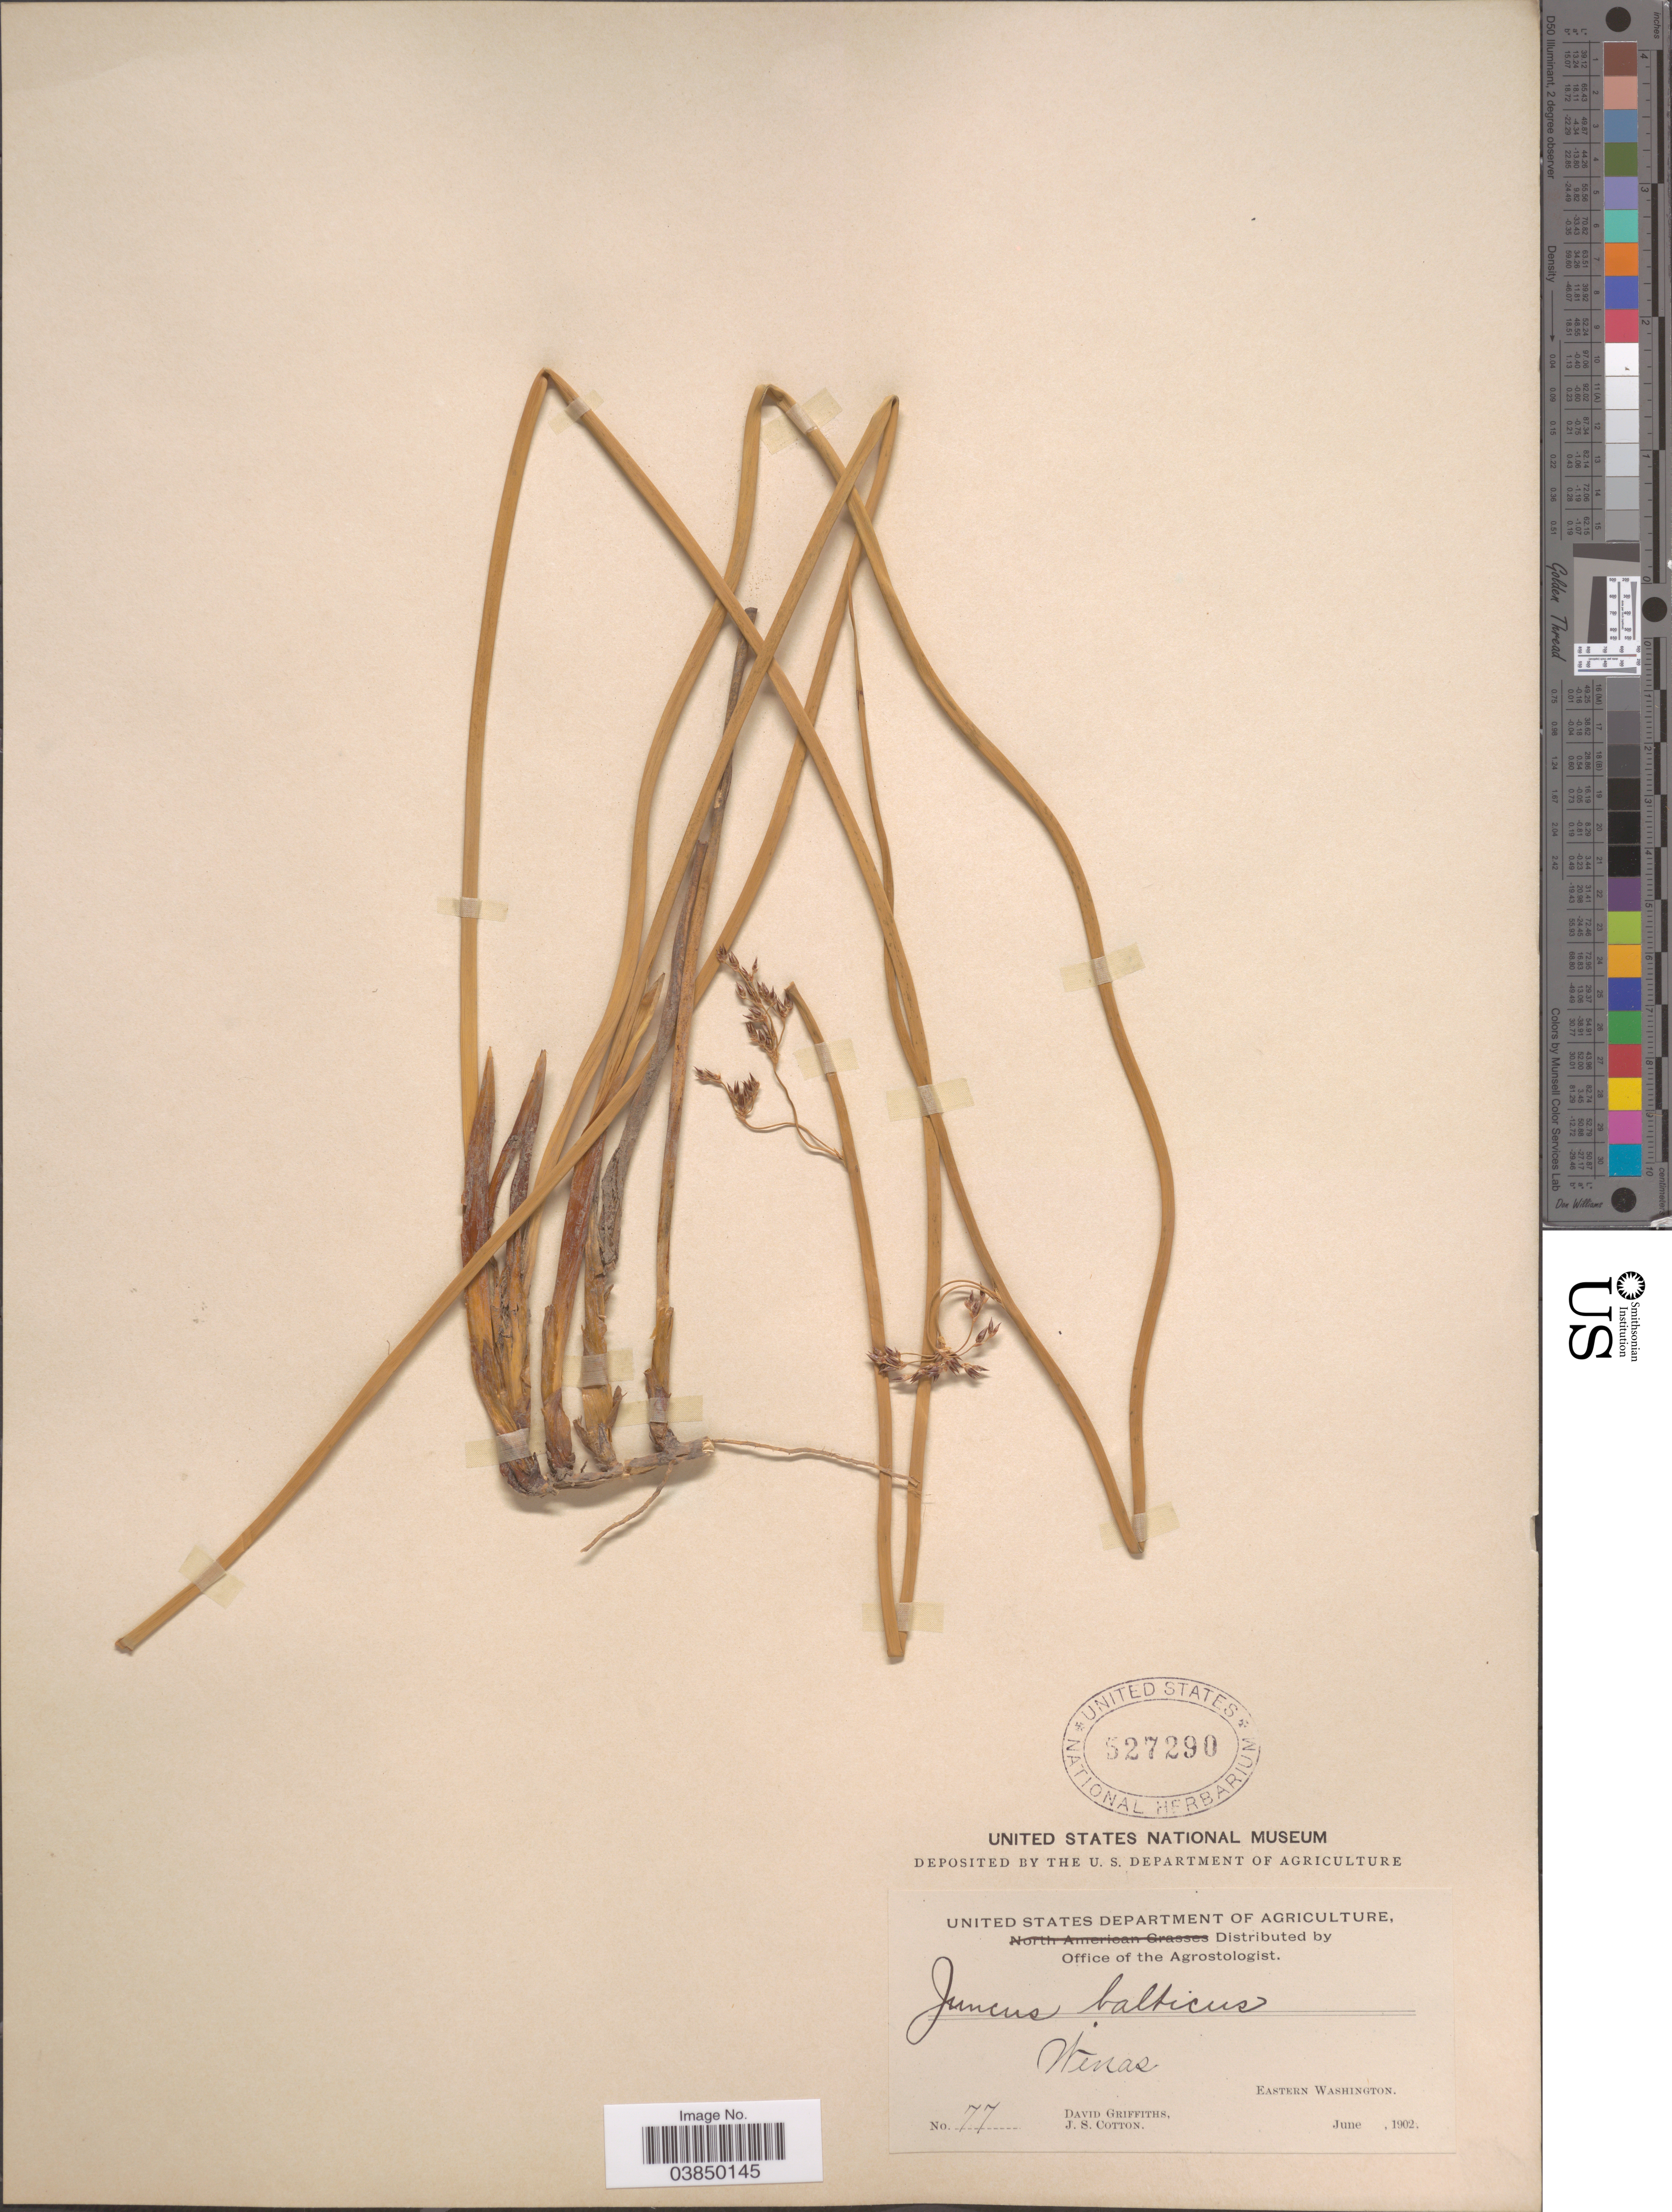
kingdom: Plantae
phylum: Tracheophyta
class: Liliopsida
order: Poales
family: Juncaceae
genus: Juncus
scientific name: Juncus balticus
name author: Willd.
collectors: D. Griffiths & J. S. Cotton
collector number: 77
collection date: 1902-06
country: United States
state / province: Washington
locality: Wenas. Eastern Washington.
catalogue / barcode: US 527290